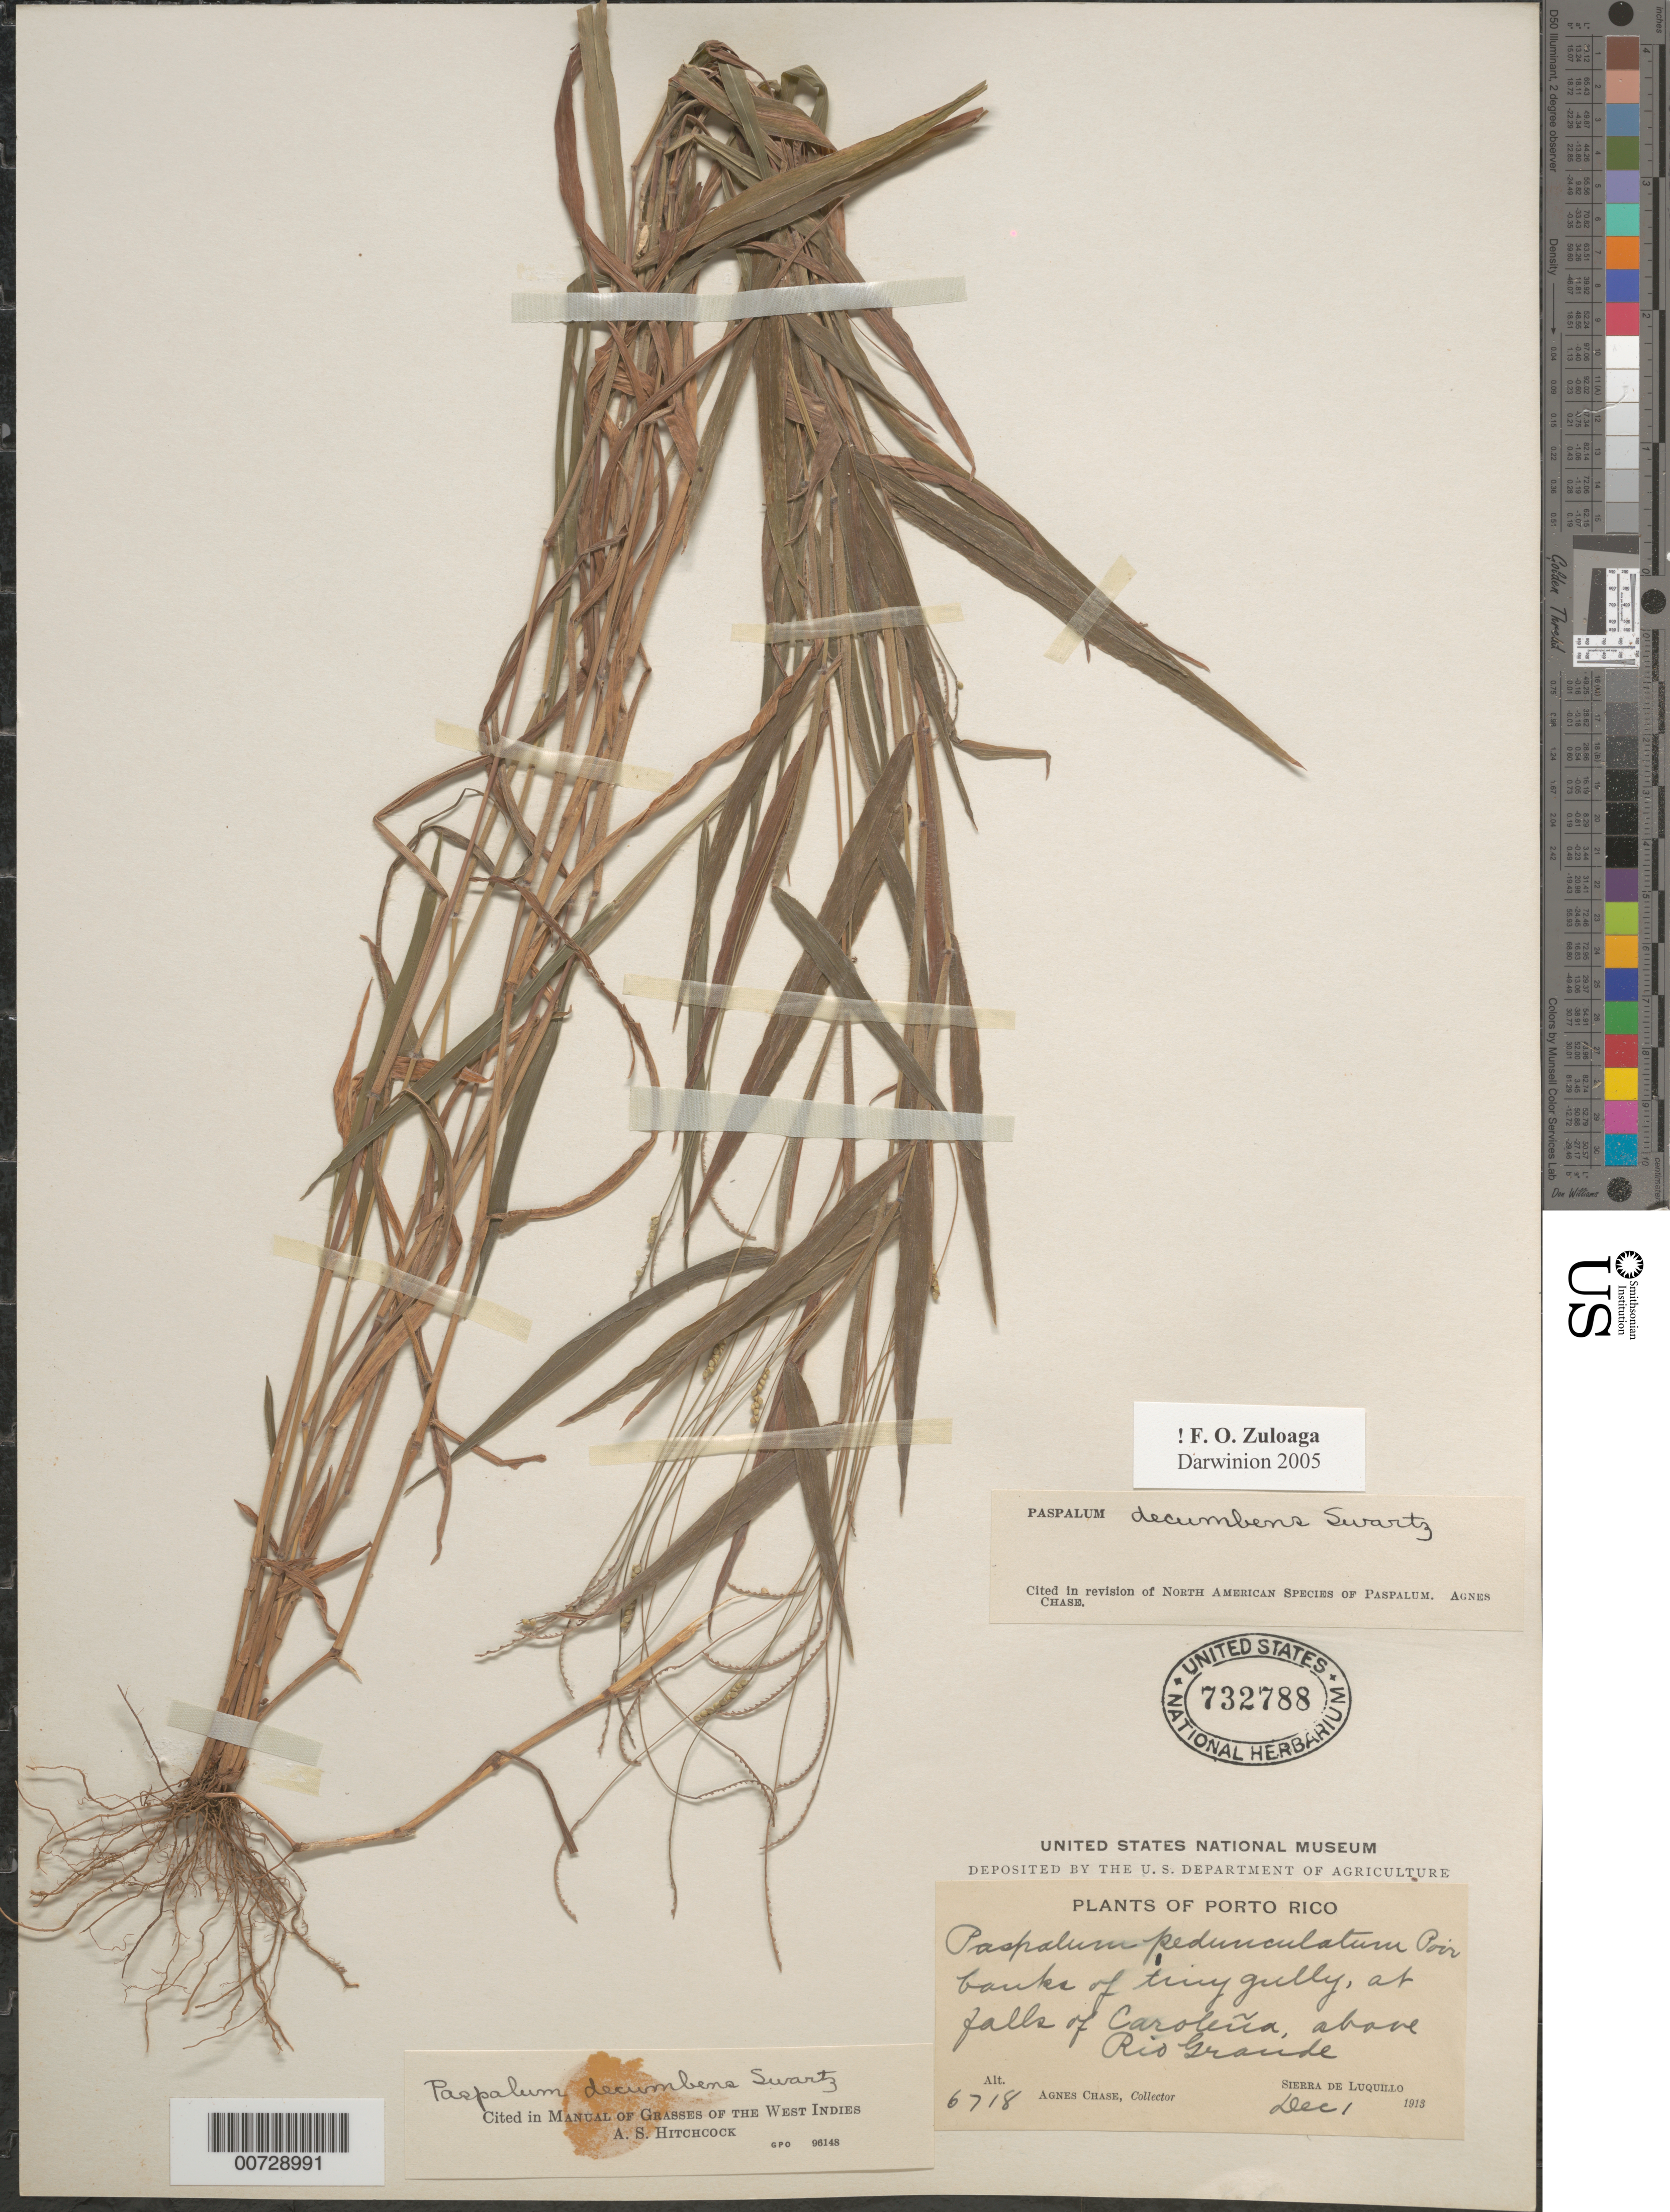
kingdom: Plantae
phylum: Tracheophyta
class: Liliopsida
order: Poales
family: Poaceae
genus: Paspalum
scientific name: Paspalum decumbens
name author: Sw.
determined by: Chase, [M.] Agnes, (US)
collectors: A. Chase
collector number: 6718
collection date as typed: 01 Dec 1913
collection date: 1913-12-01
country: Puerto Rico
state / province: Luquillo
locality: Sierra de Luquillo, above Río Grande, Falls of Caroliña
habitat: Banks of tiny gully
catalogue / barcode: US 732788